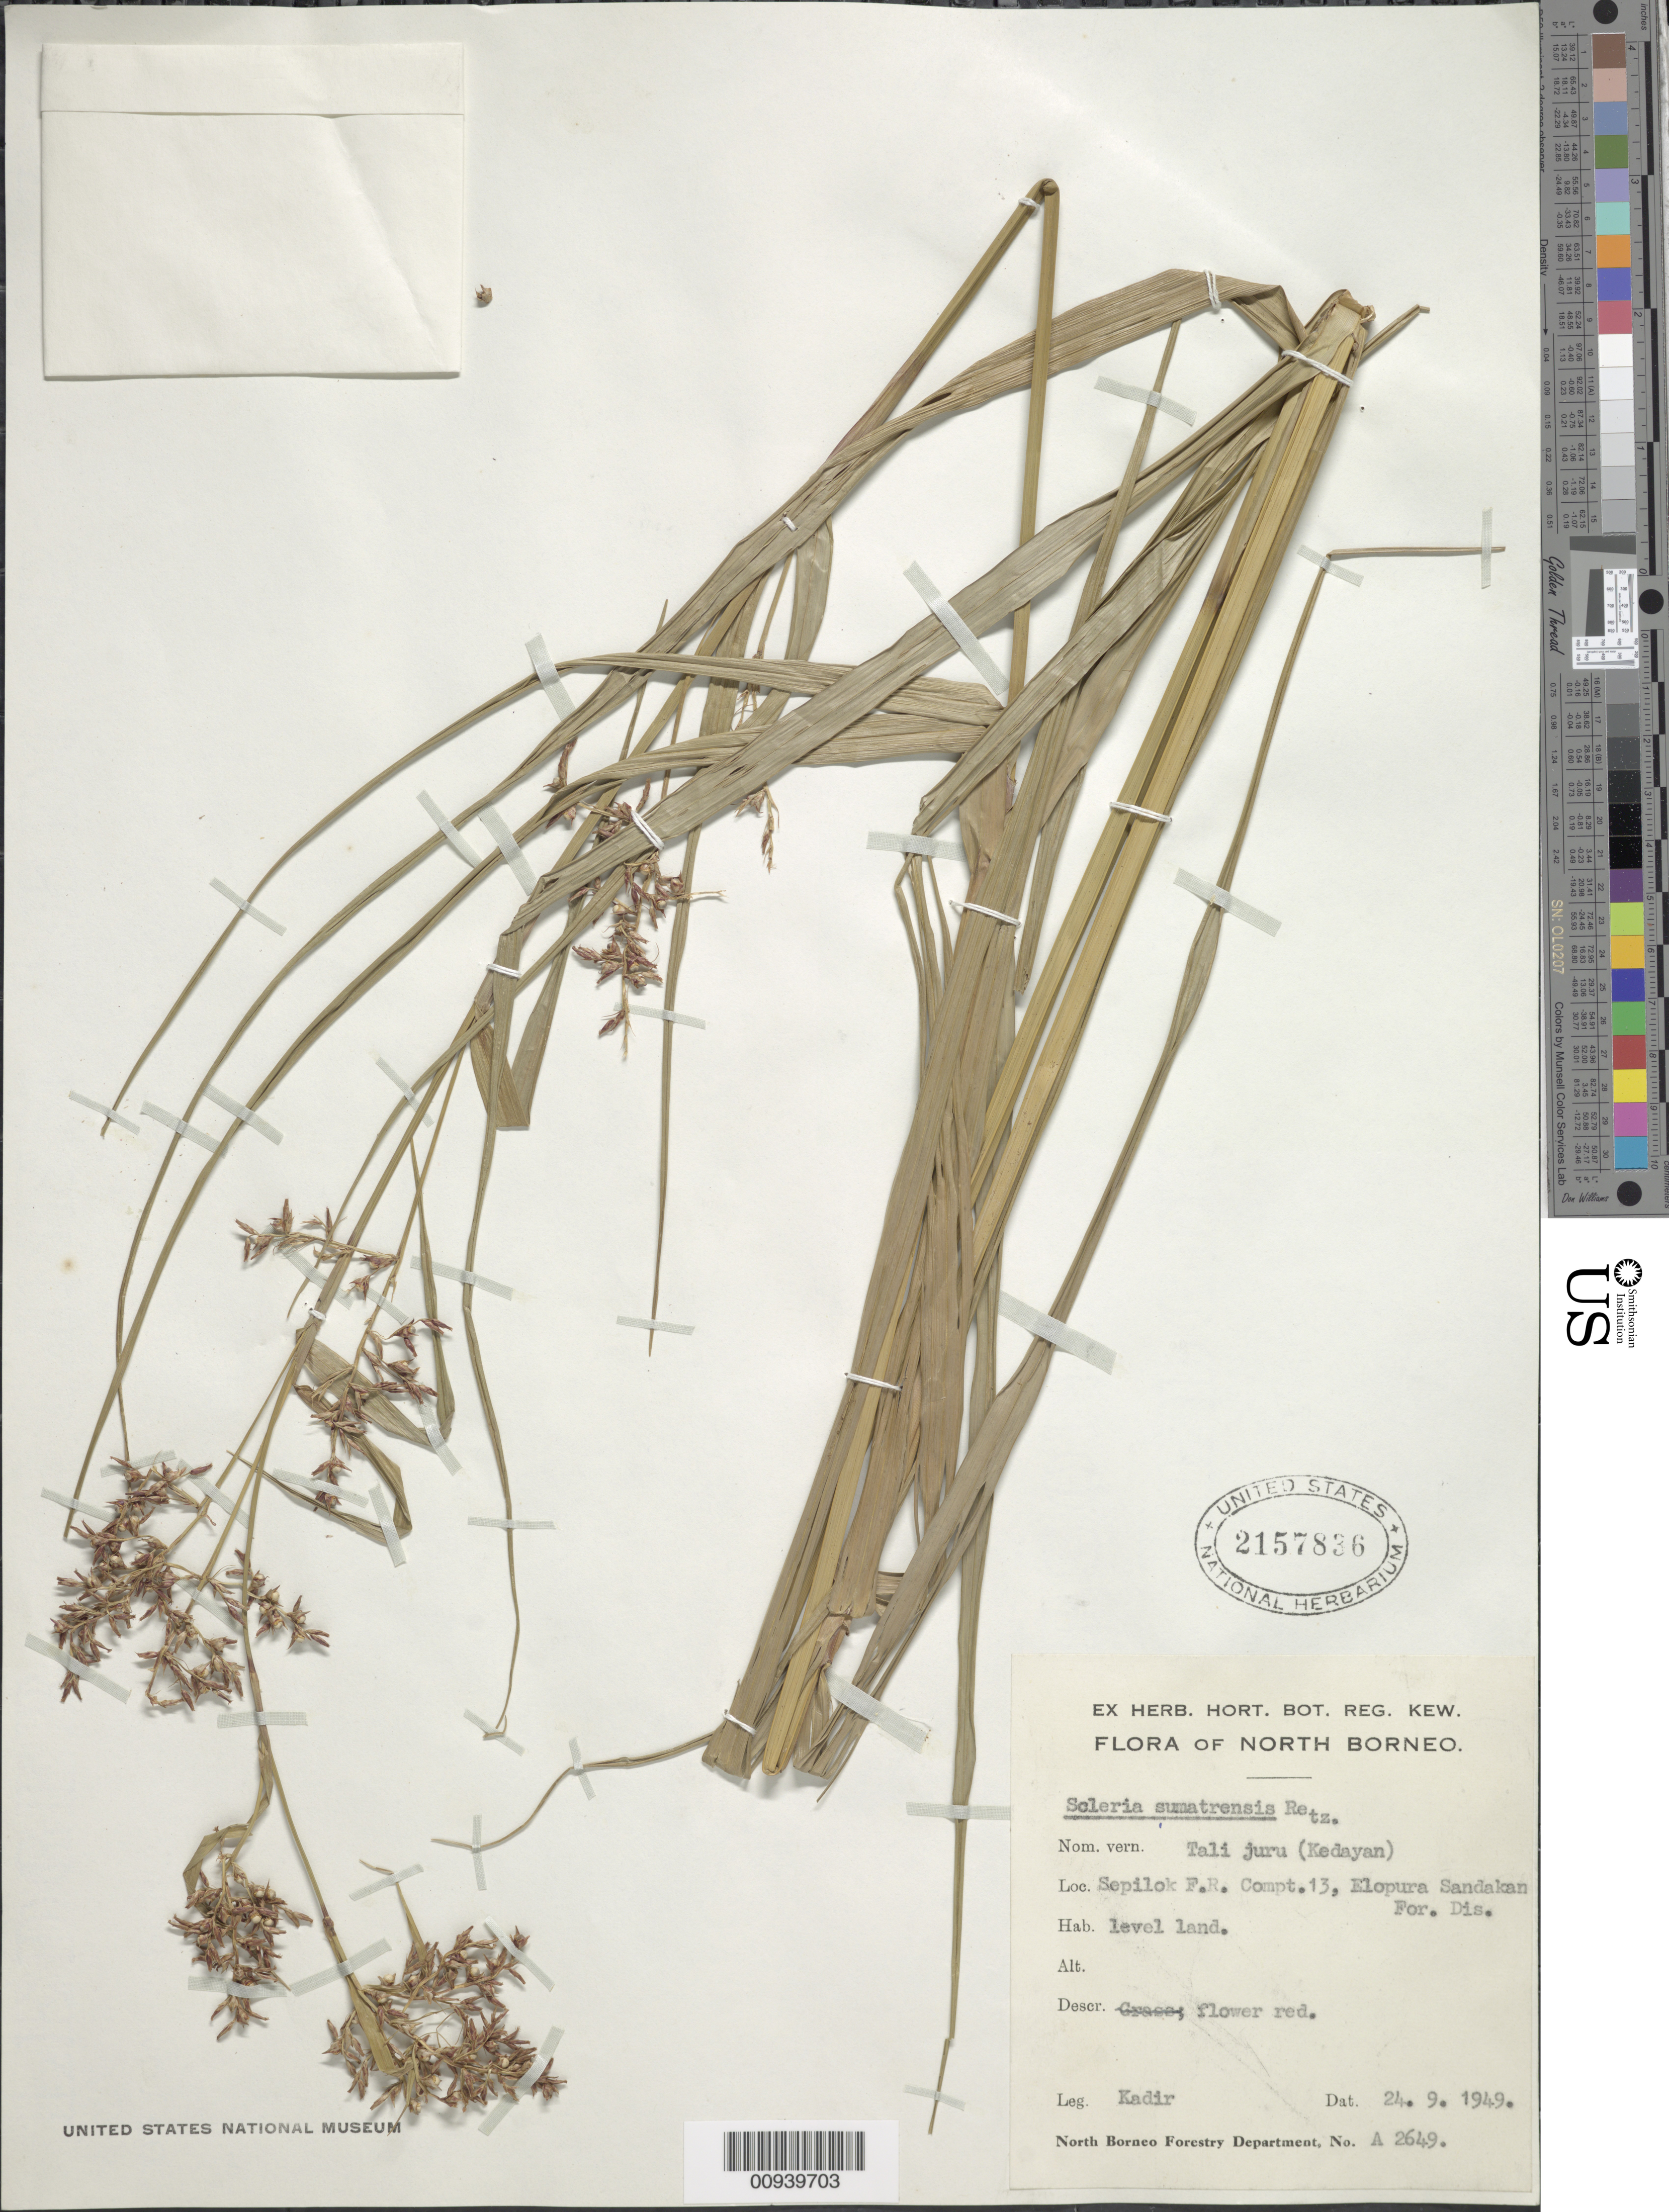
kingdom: Plantae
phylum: Tracheophyta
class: Liliopsida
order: Poales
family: Cyperaceae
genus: Scleria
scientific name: Scleria sumatrensis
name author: Retz.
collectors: Kadir Bin Abdul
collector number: A 2649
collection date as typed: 24 Sep 1949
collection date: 1949-09-24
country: Indonesia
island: Borneo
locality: Sepilok F.R. Compt. 13, Elopura Sandakan For. Dis.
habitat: level land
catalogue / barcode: US 2157836